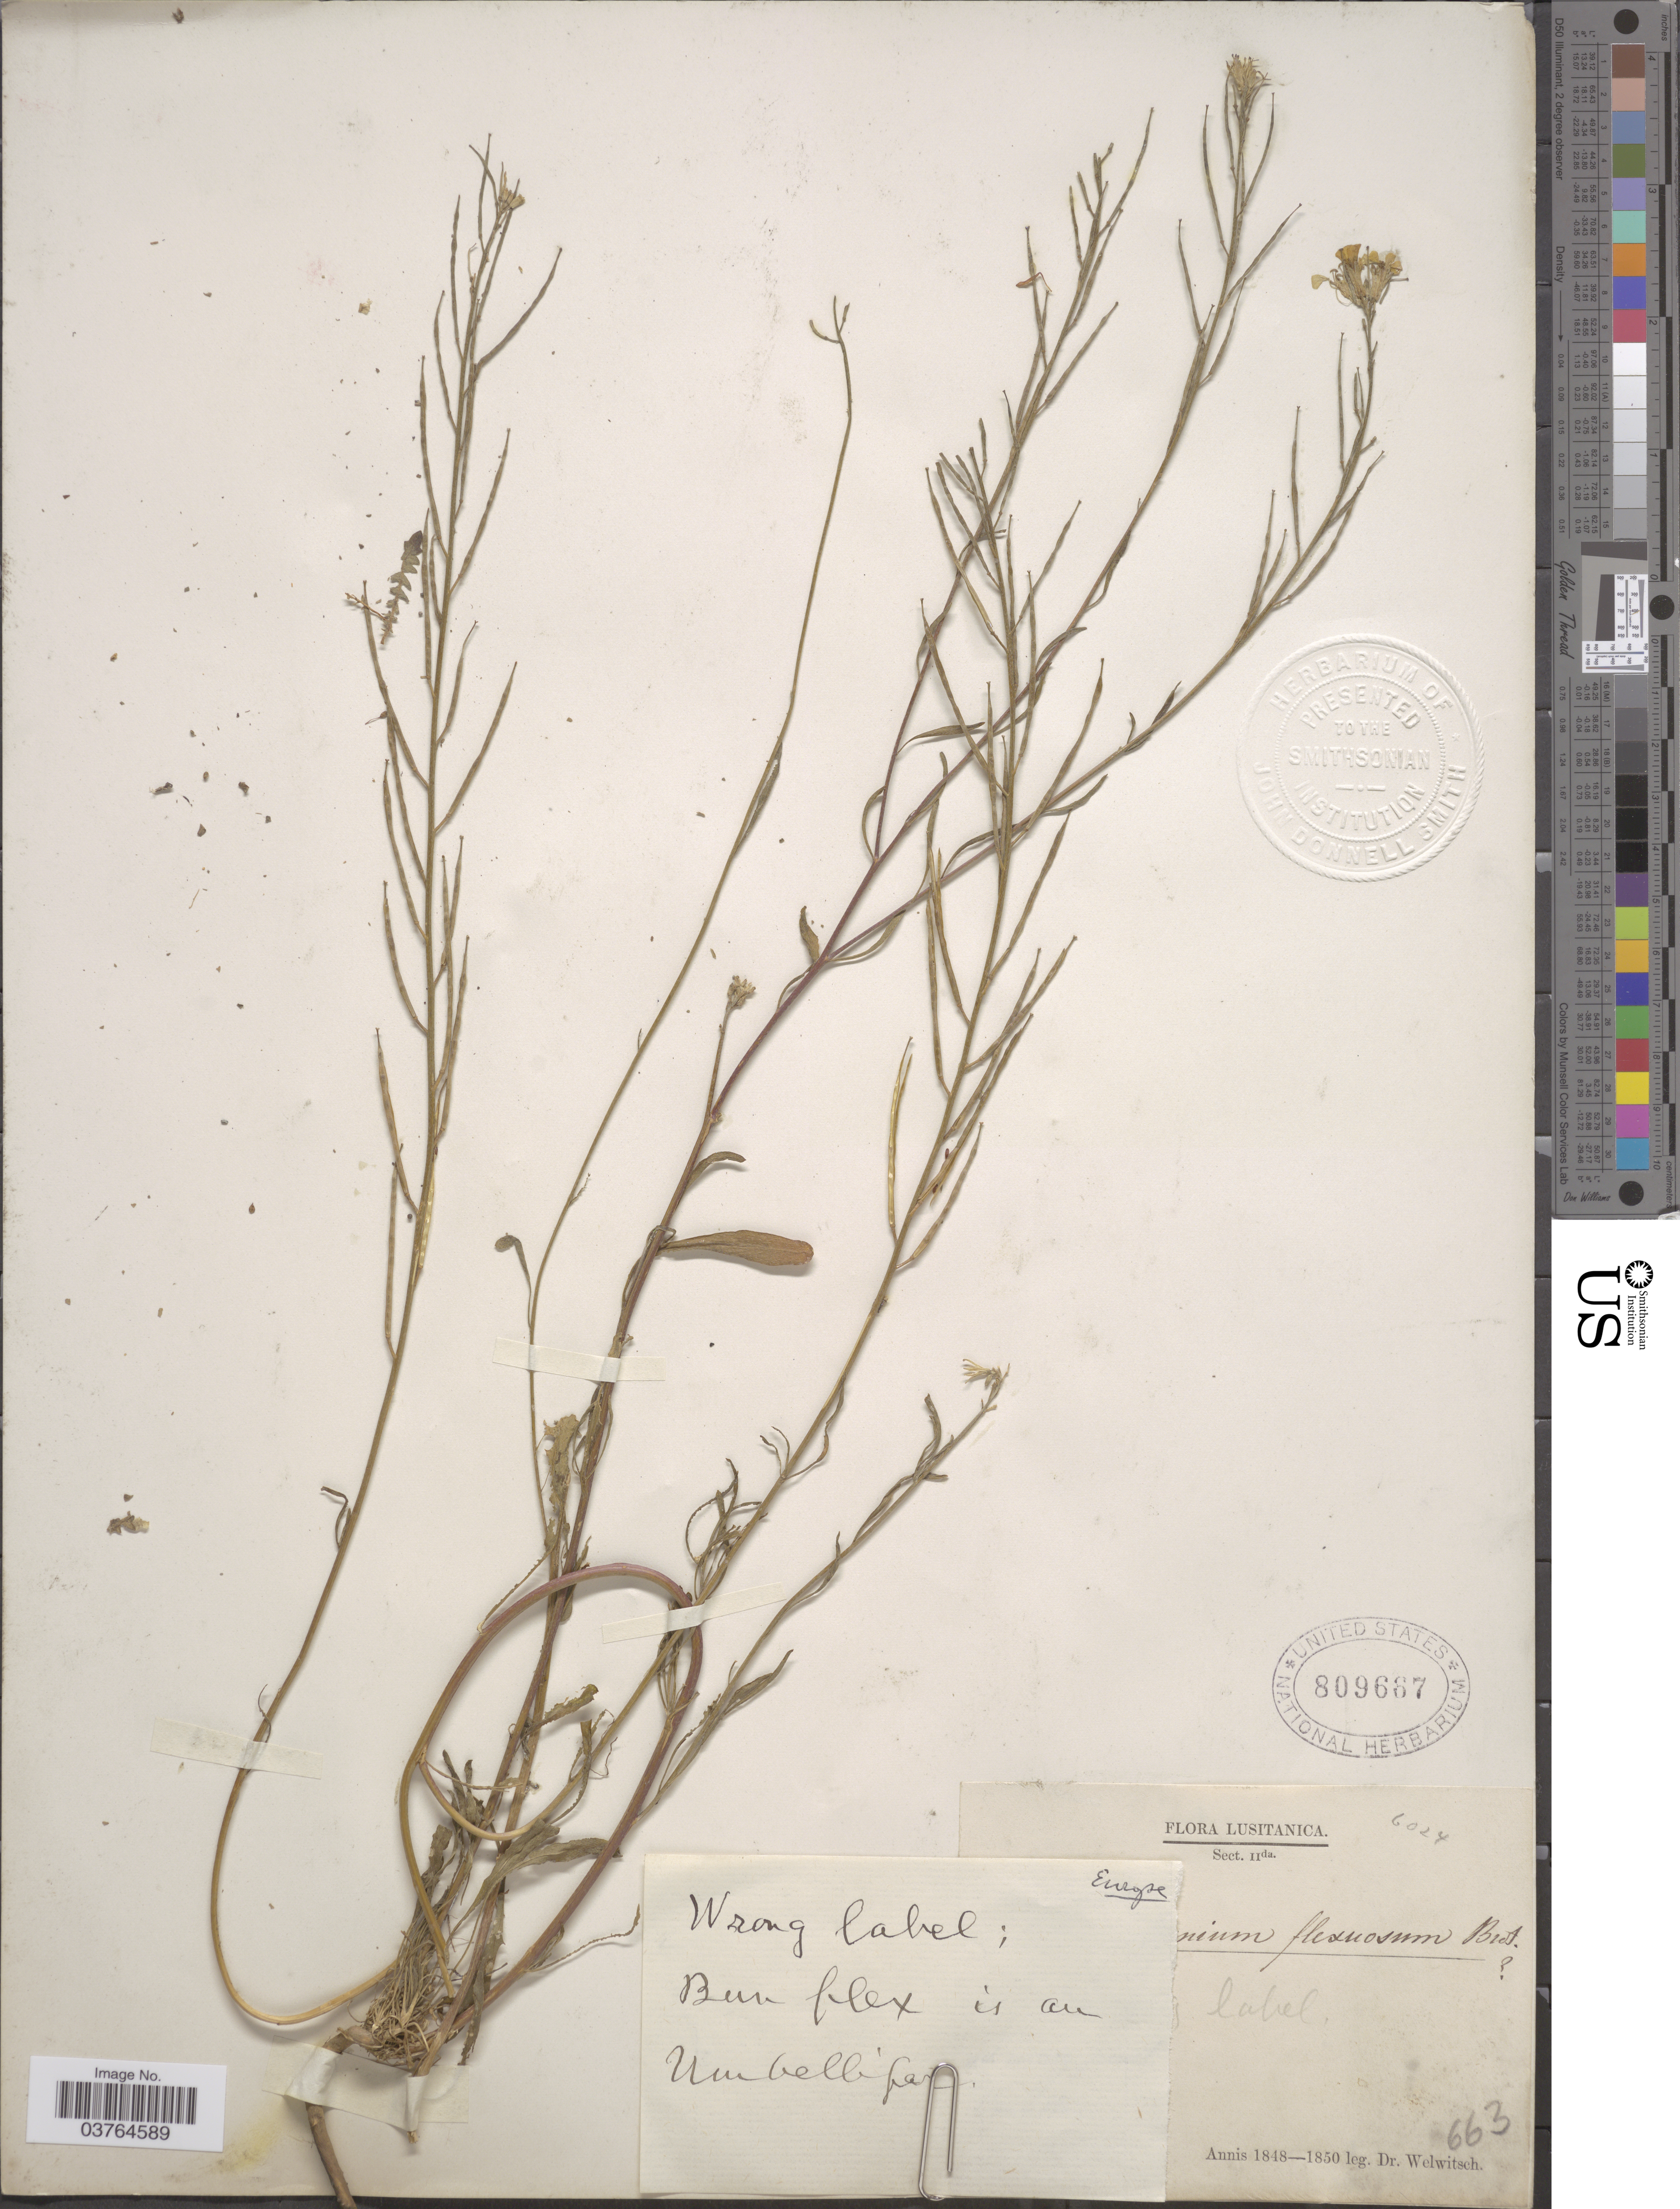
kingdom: Plantae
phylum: Tracheophyta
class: Magnoliopsida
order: Brassicales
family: Brassicaceae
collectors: -. Welwitsch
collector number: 663?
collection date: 1848/1850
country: Portugal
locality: Lusitanica.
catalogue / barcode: US 809667